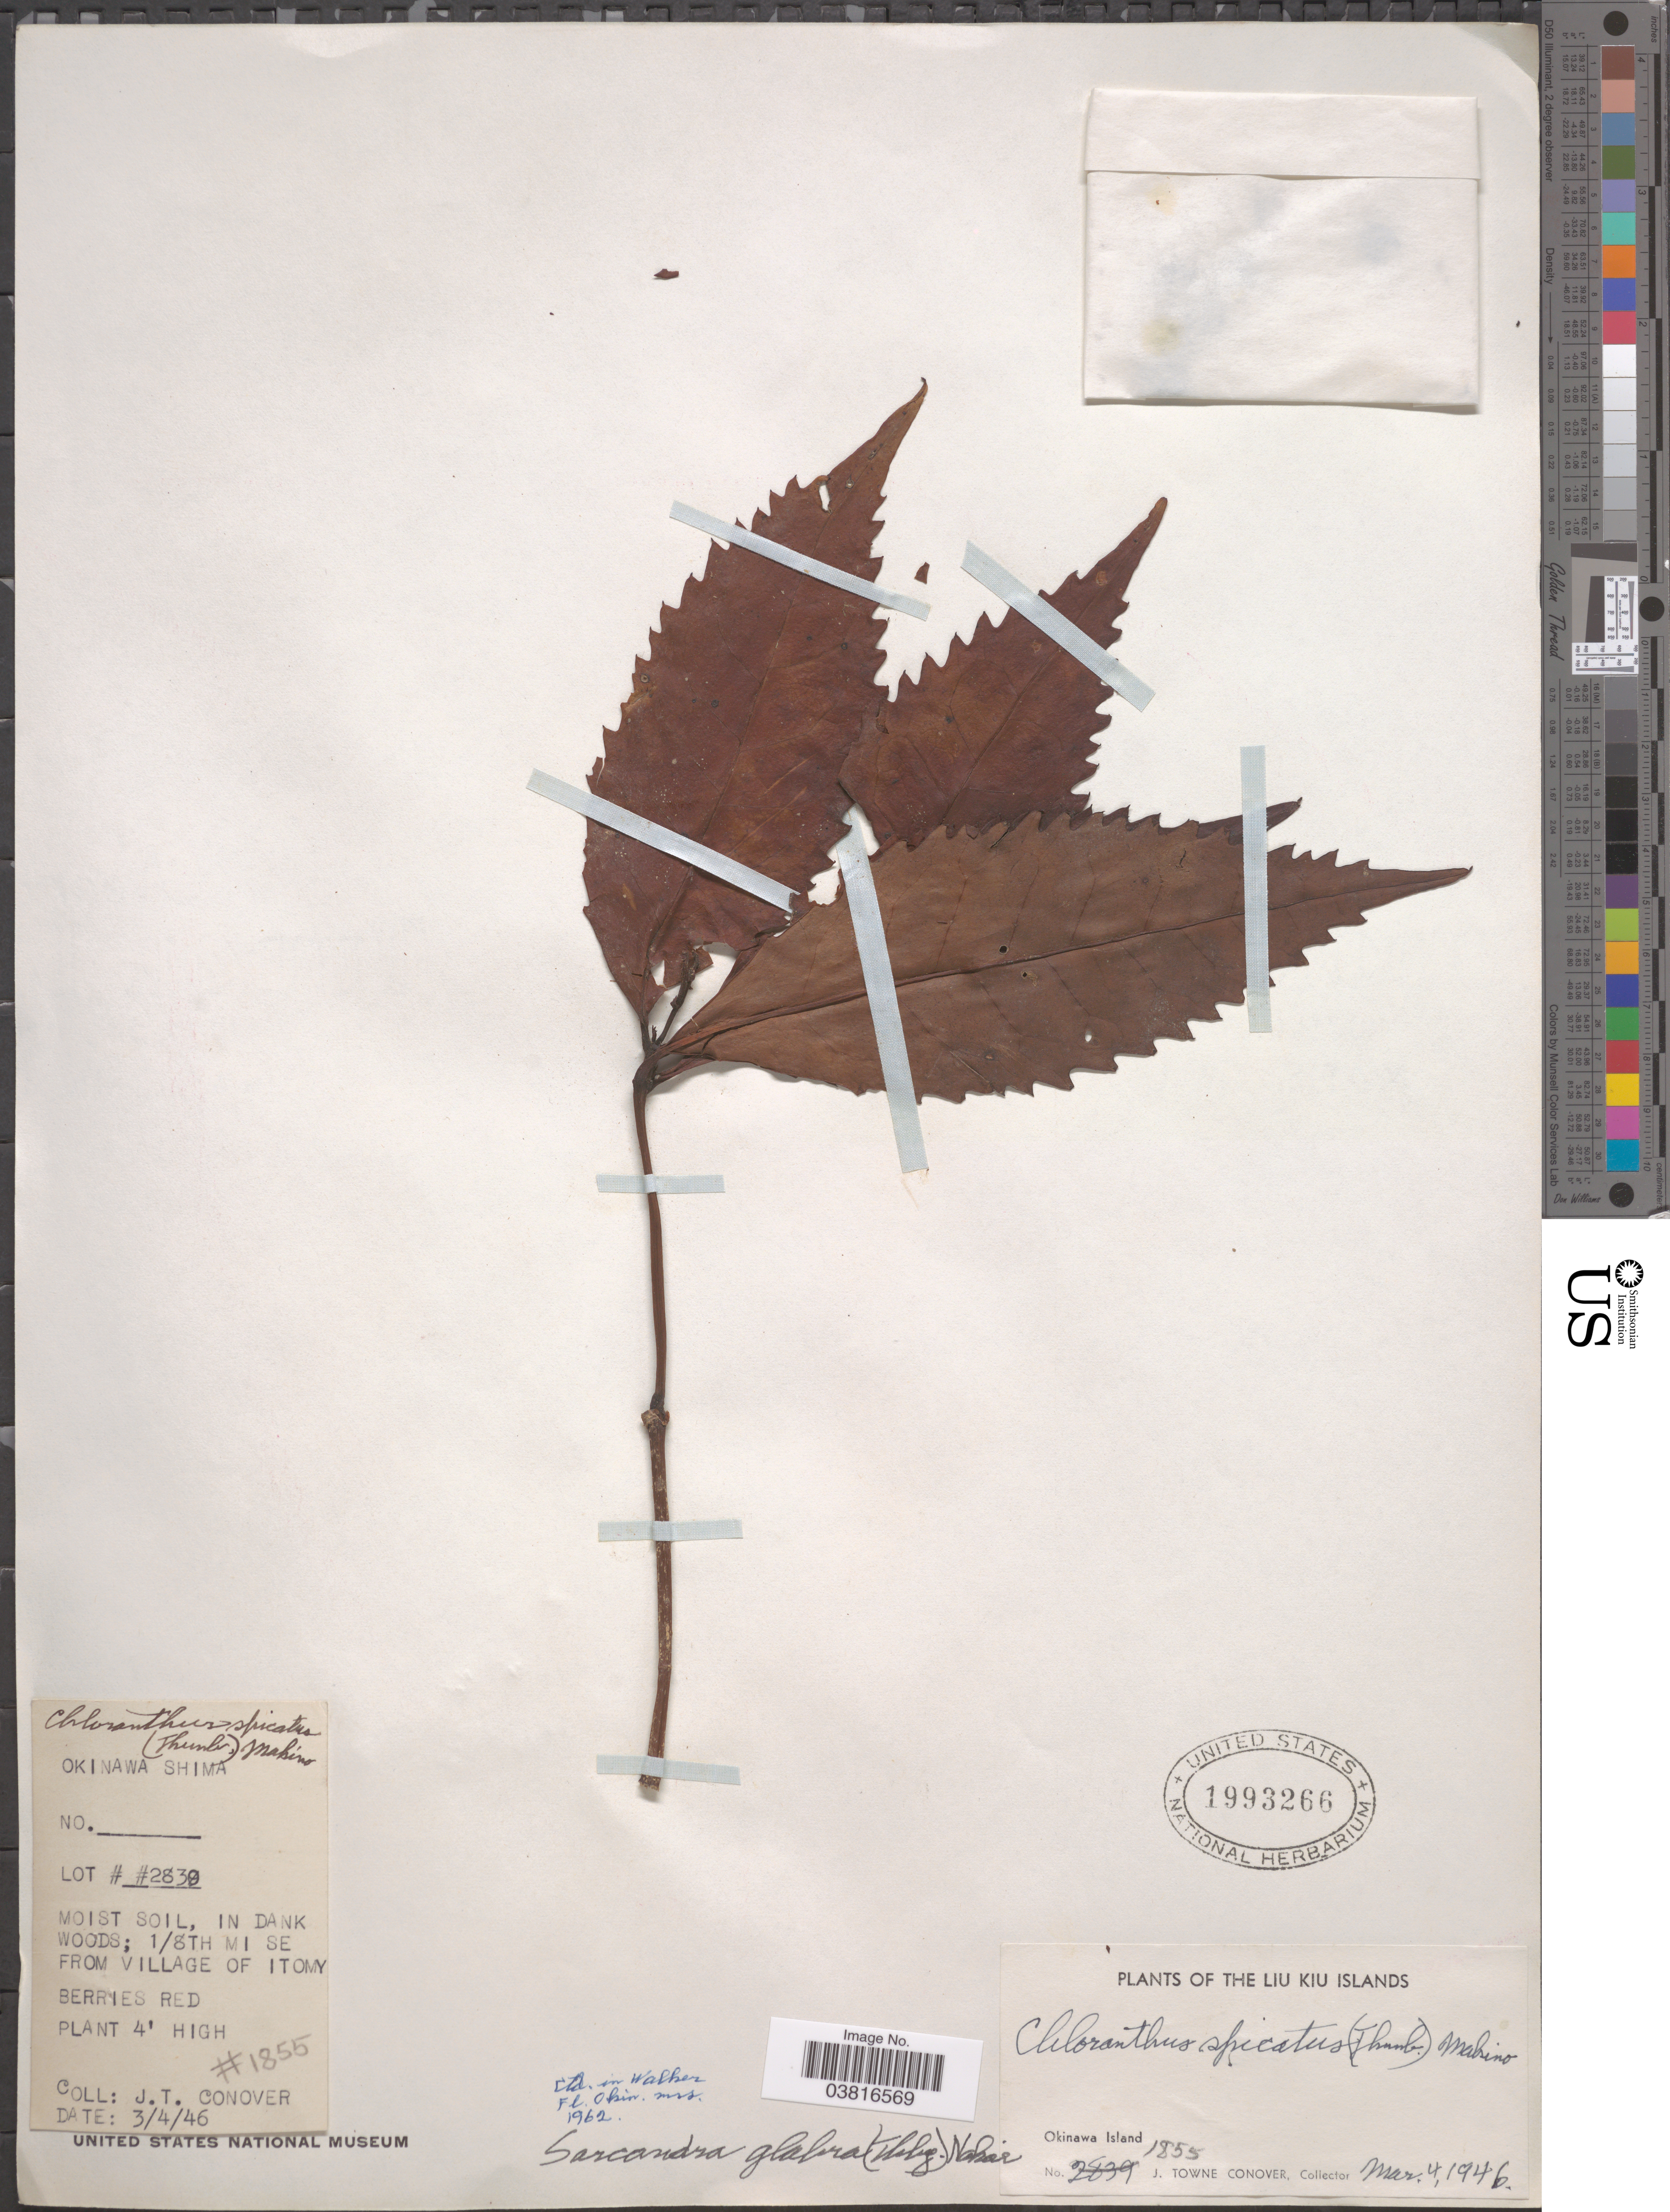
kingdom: Plantae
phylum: Tracheophyta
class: Magnoliopsida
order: Chloranthales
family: Chloranthaceae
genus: Sarcandra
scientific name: Sarcandra glabra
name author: (Thunb.) Nakai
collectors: J. T. Conover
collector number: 1855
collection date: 1946-03-04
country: Japan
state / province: Okinawa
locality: The Liu Kiu Islands. Okinawa Island. Okinawa Shima. 1/8th mi SE from Village of Itomy.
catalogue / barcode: US 1993266